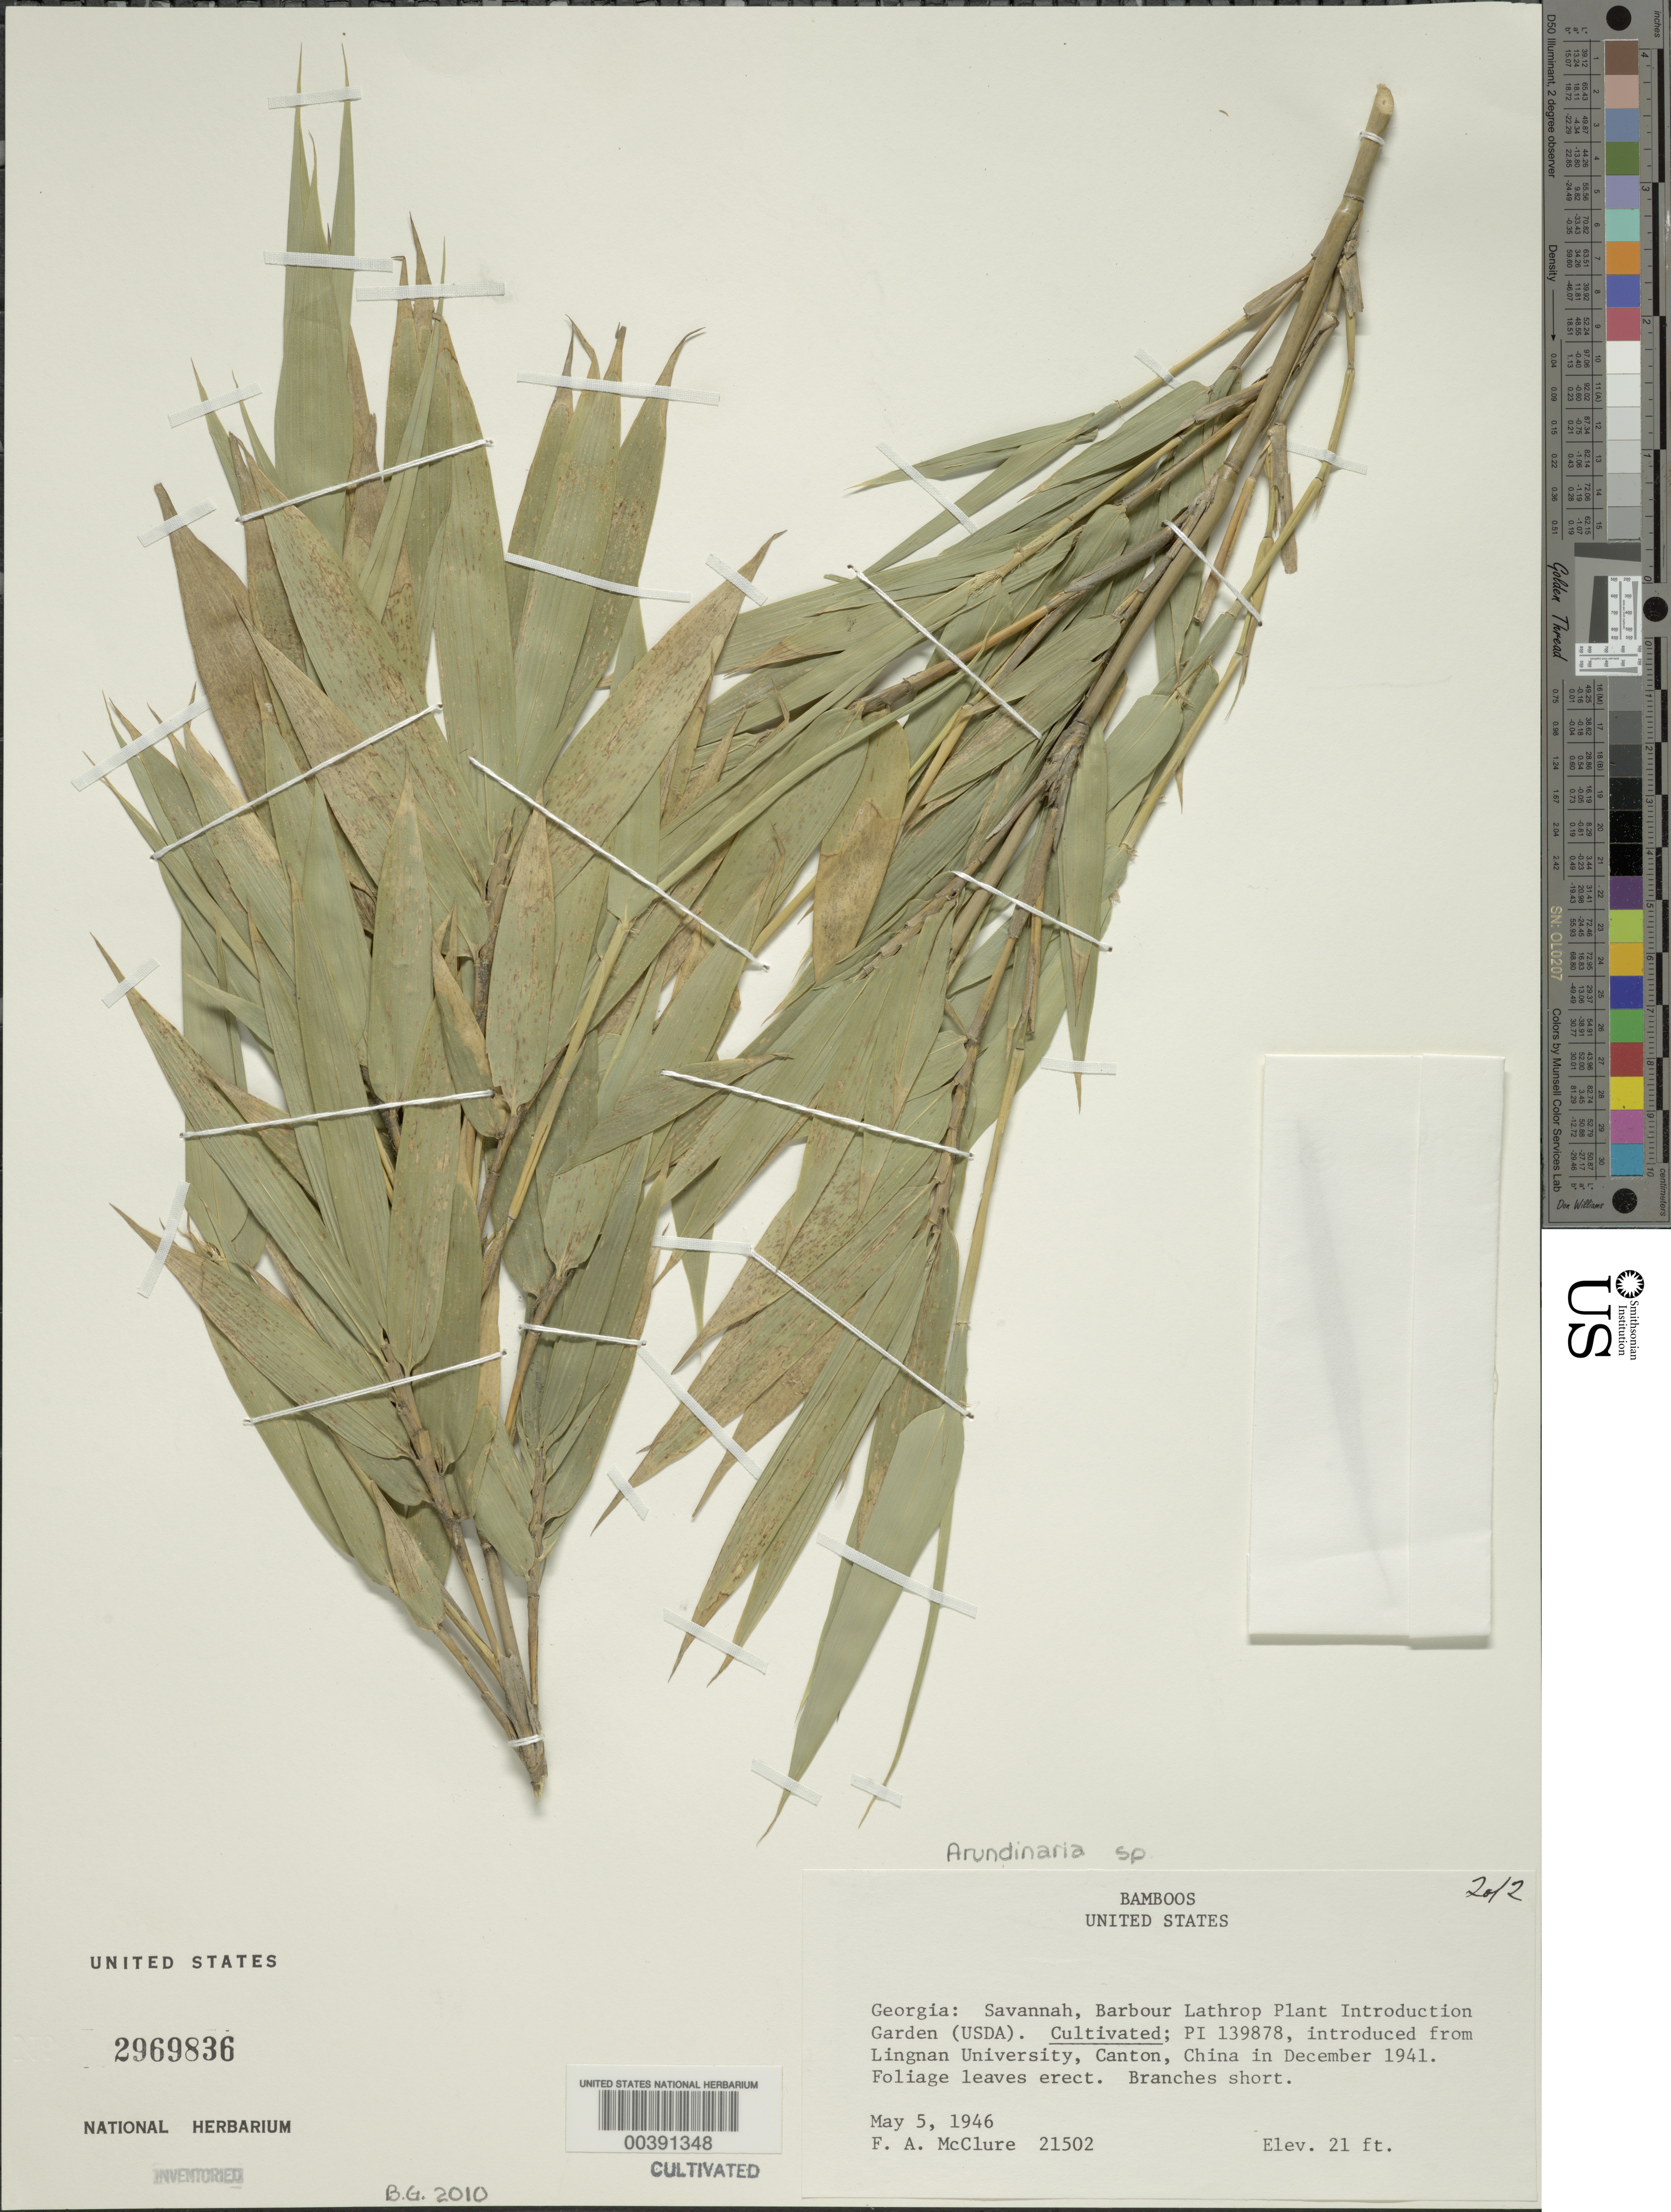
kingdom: Plantae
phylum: Tracheophyta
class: Liliopsida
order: Poales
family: Poaceae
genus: Arundinaria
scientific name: Arundinaria sp.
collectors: F. A. McClure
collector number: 21502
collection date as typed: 05 May 1946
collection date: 1946-05-05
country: United States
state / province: Georgia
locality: Savannah, barbour lathrop pi garden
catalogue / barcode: US 2969836